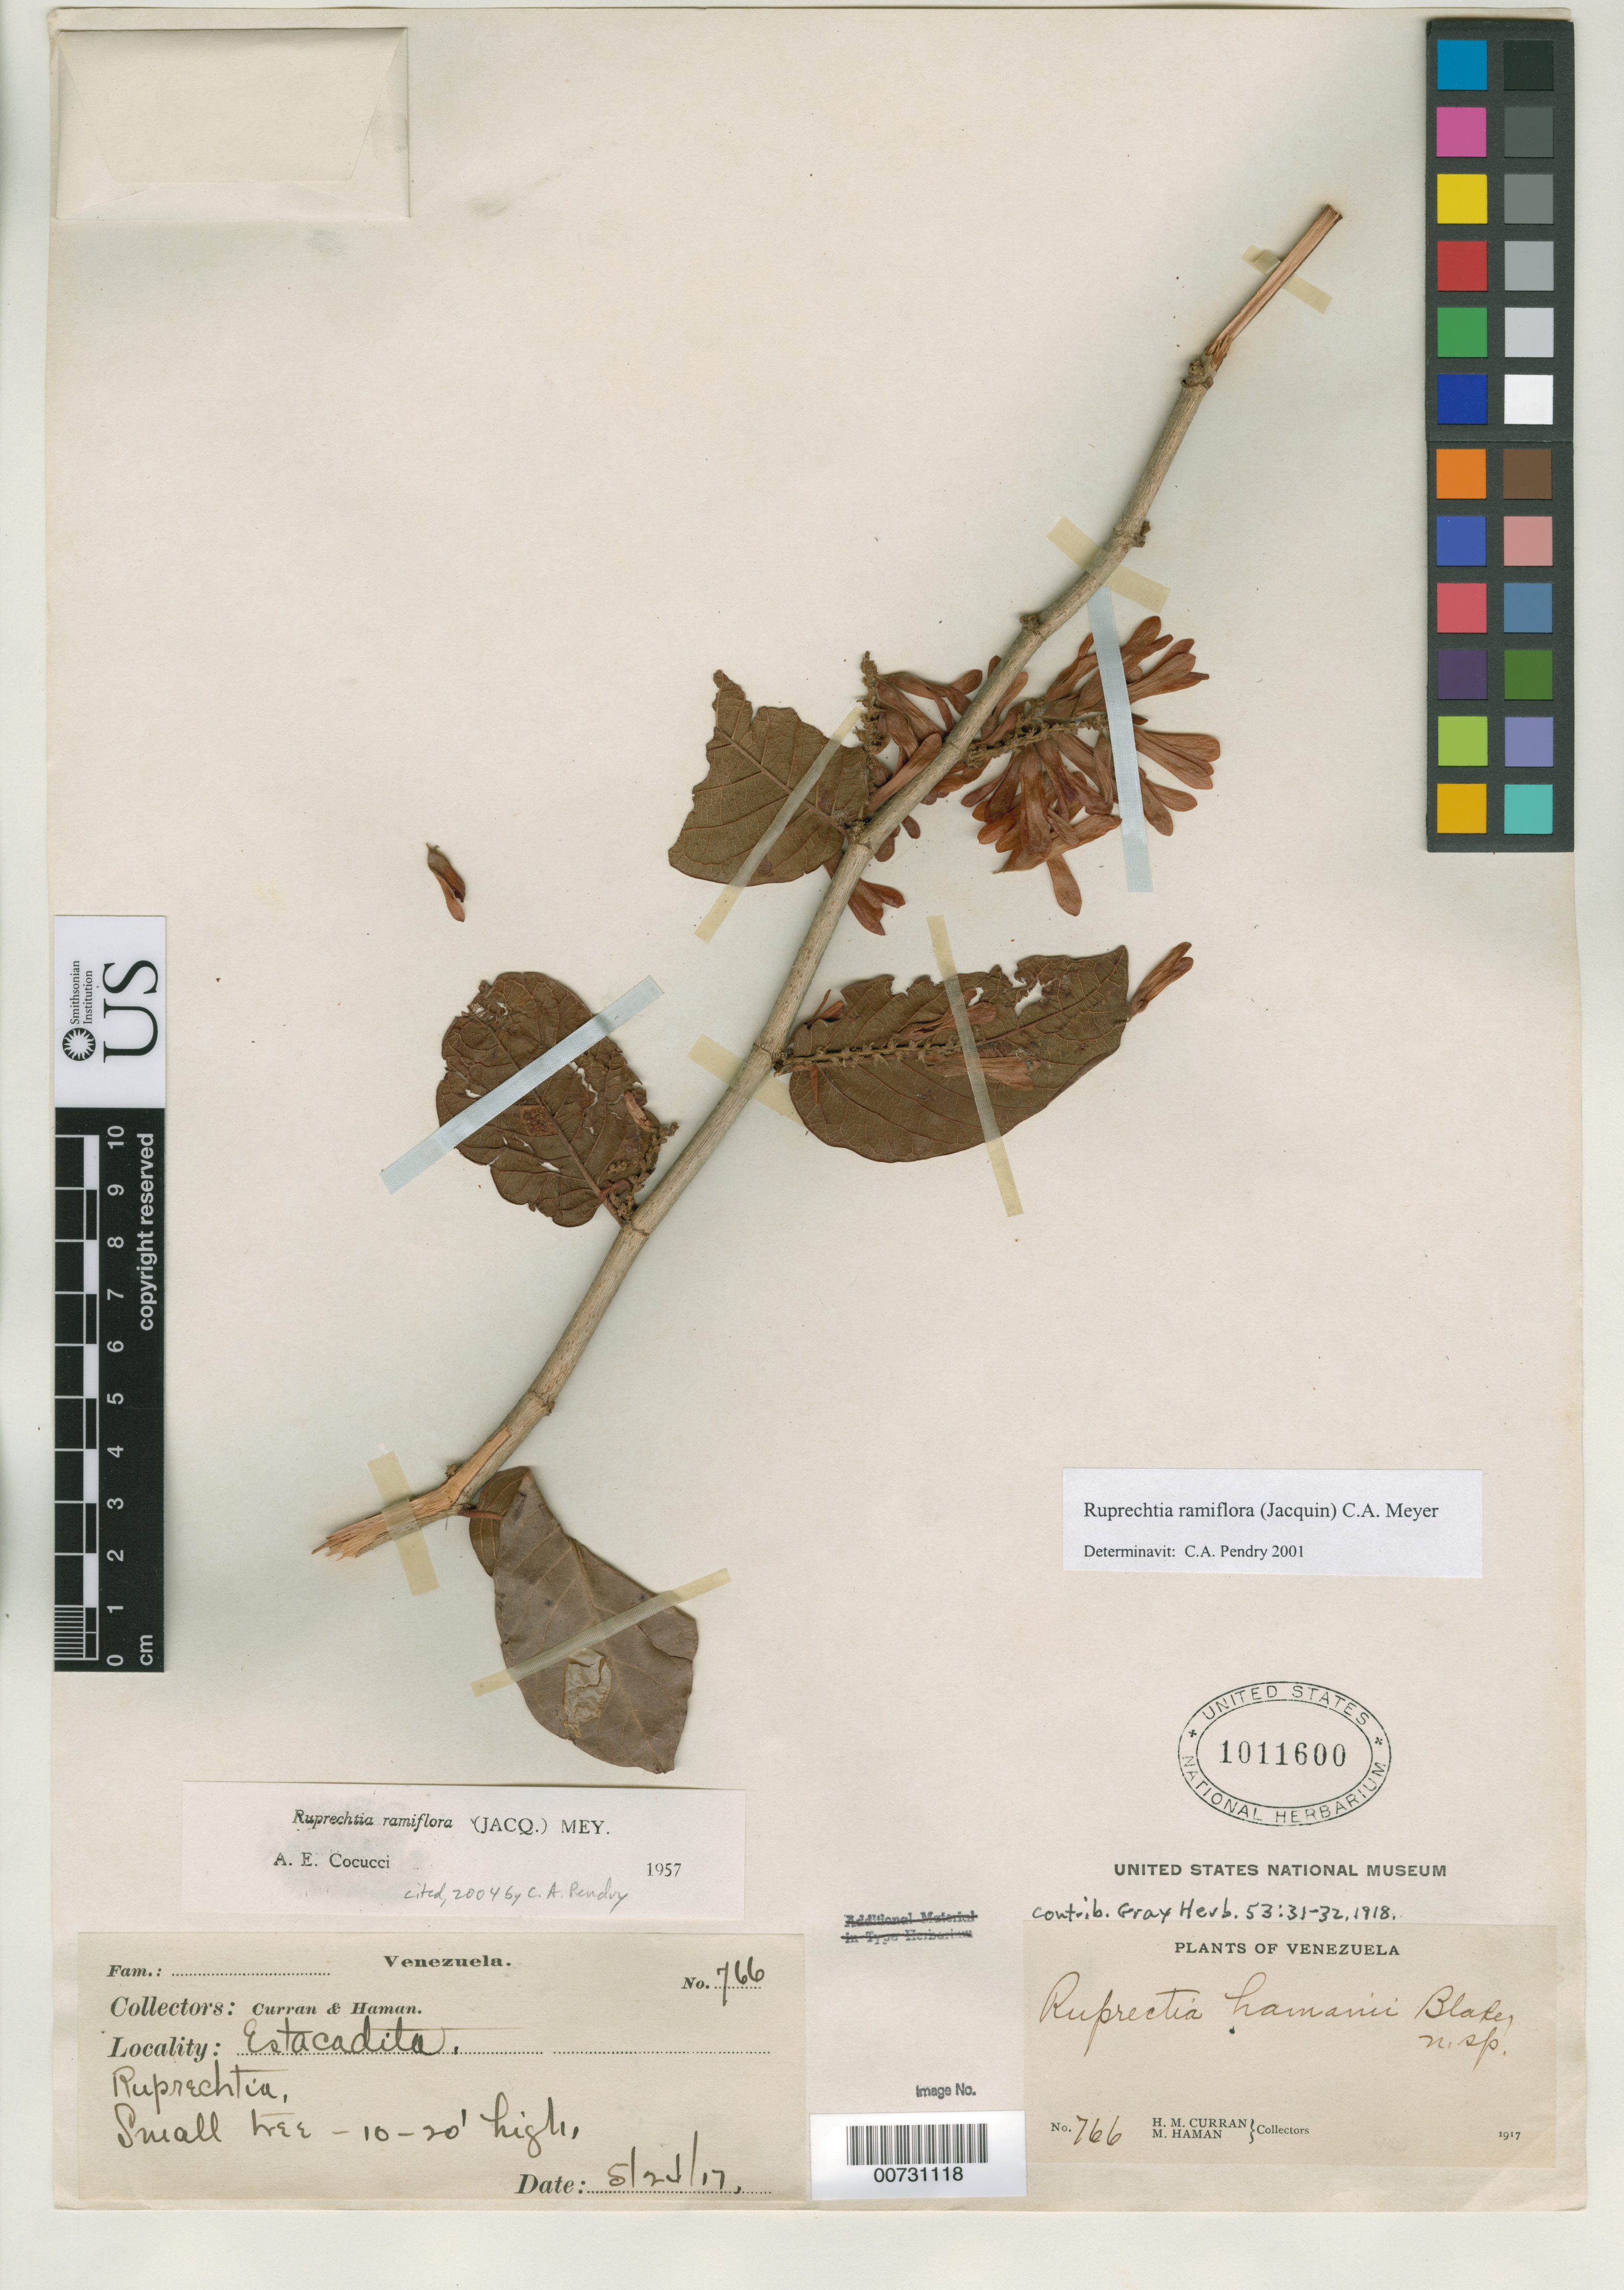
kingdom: Plantae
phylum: Tracheophyta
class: Magnoliopsida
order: Caryophyllales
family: Polygonaceae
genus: Ruprechtia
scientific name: Ruprechtia hamanii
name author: S.F. Blake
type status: Isotype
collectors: H. M. Curran & M. Haman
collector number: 766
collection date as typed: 24 May 1917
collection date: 1917-05-24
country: Venezuela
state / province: Falcón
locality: Estacadita.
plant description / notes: Cited 2004 by C.A. Pendry, Syst. Bot. Monogr. 67: 65.; Note that collection date differs from other isotype at US (this one does not match date as cited by Pendry 2004)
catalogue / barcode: US 1011600